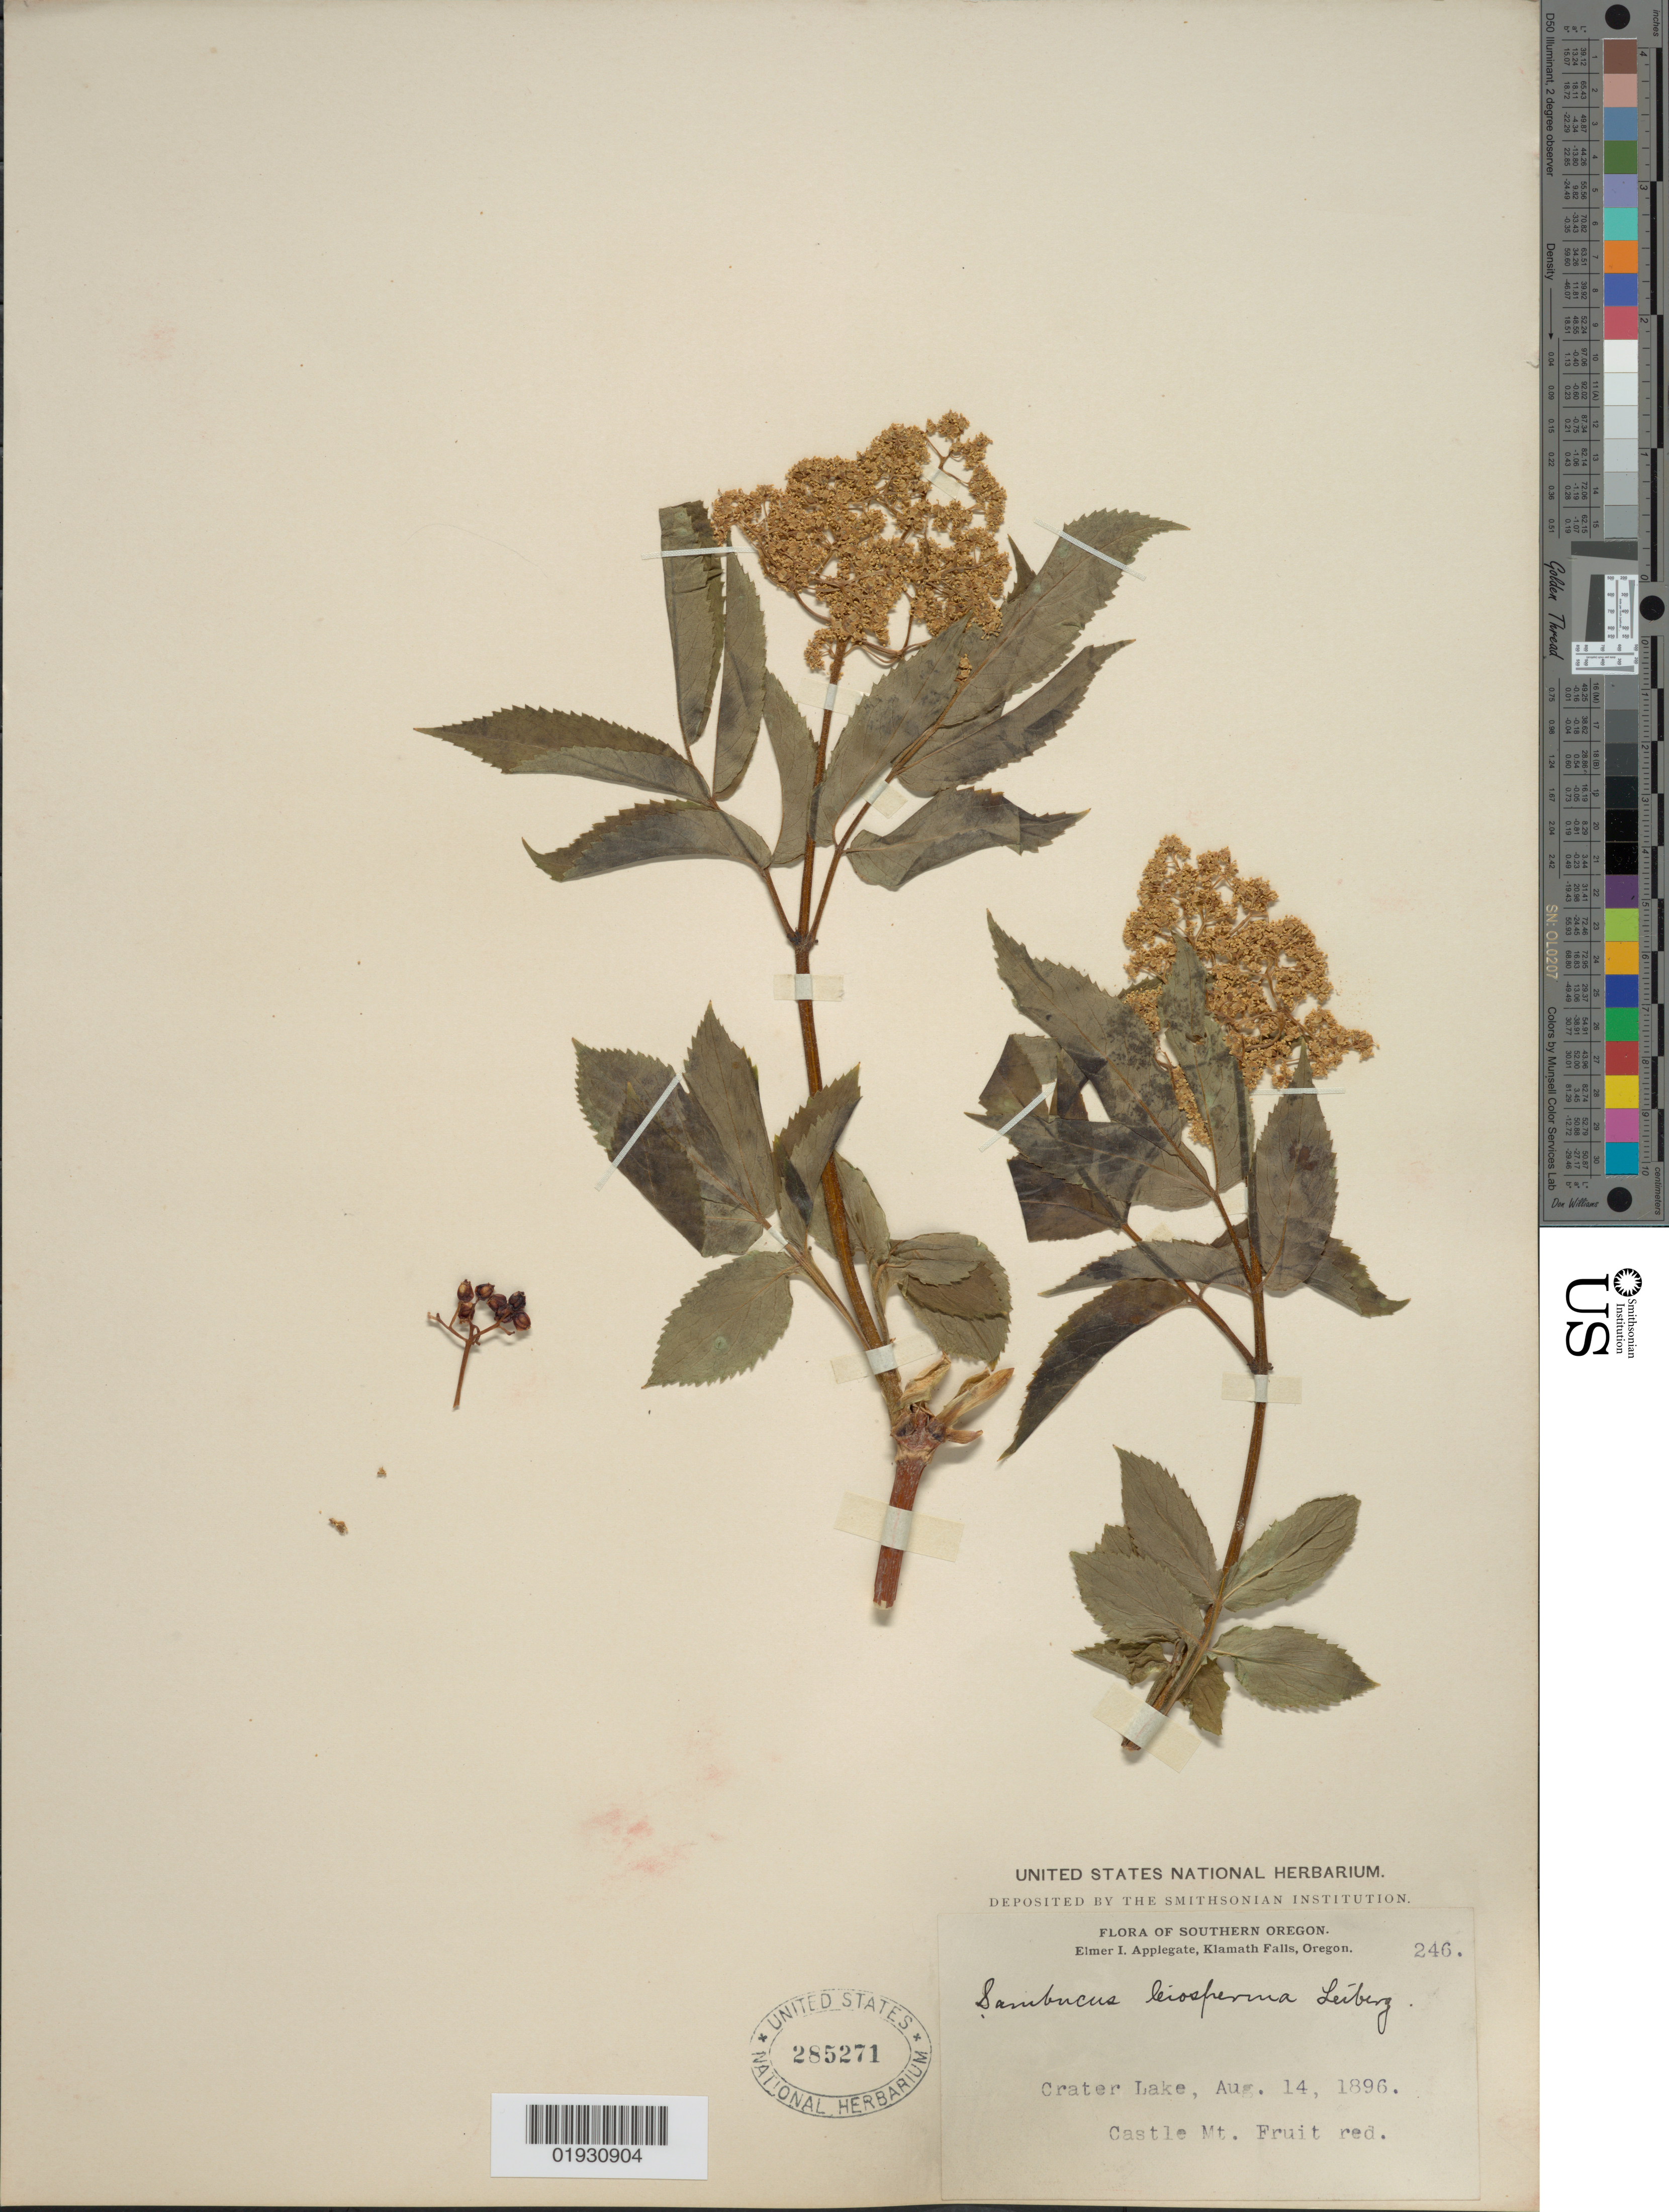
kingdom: Plantae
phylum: Tracheophyta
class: Magnoliopsida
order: Dipsacales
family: Viburnaceae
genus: Sambucus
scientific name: Sambucus leiosperma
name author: Leiberg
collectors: E. I. Applegate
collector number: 246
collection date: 1896-08-14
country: United States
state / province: Oregon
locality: Southern Oregon. Crater Lake. Castle Mt.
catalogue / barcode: US 285271